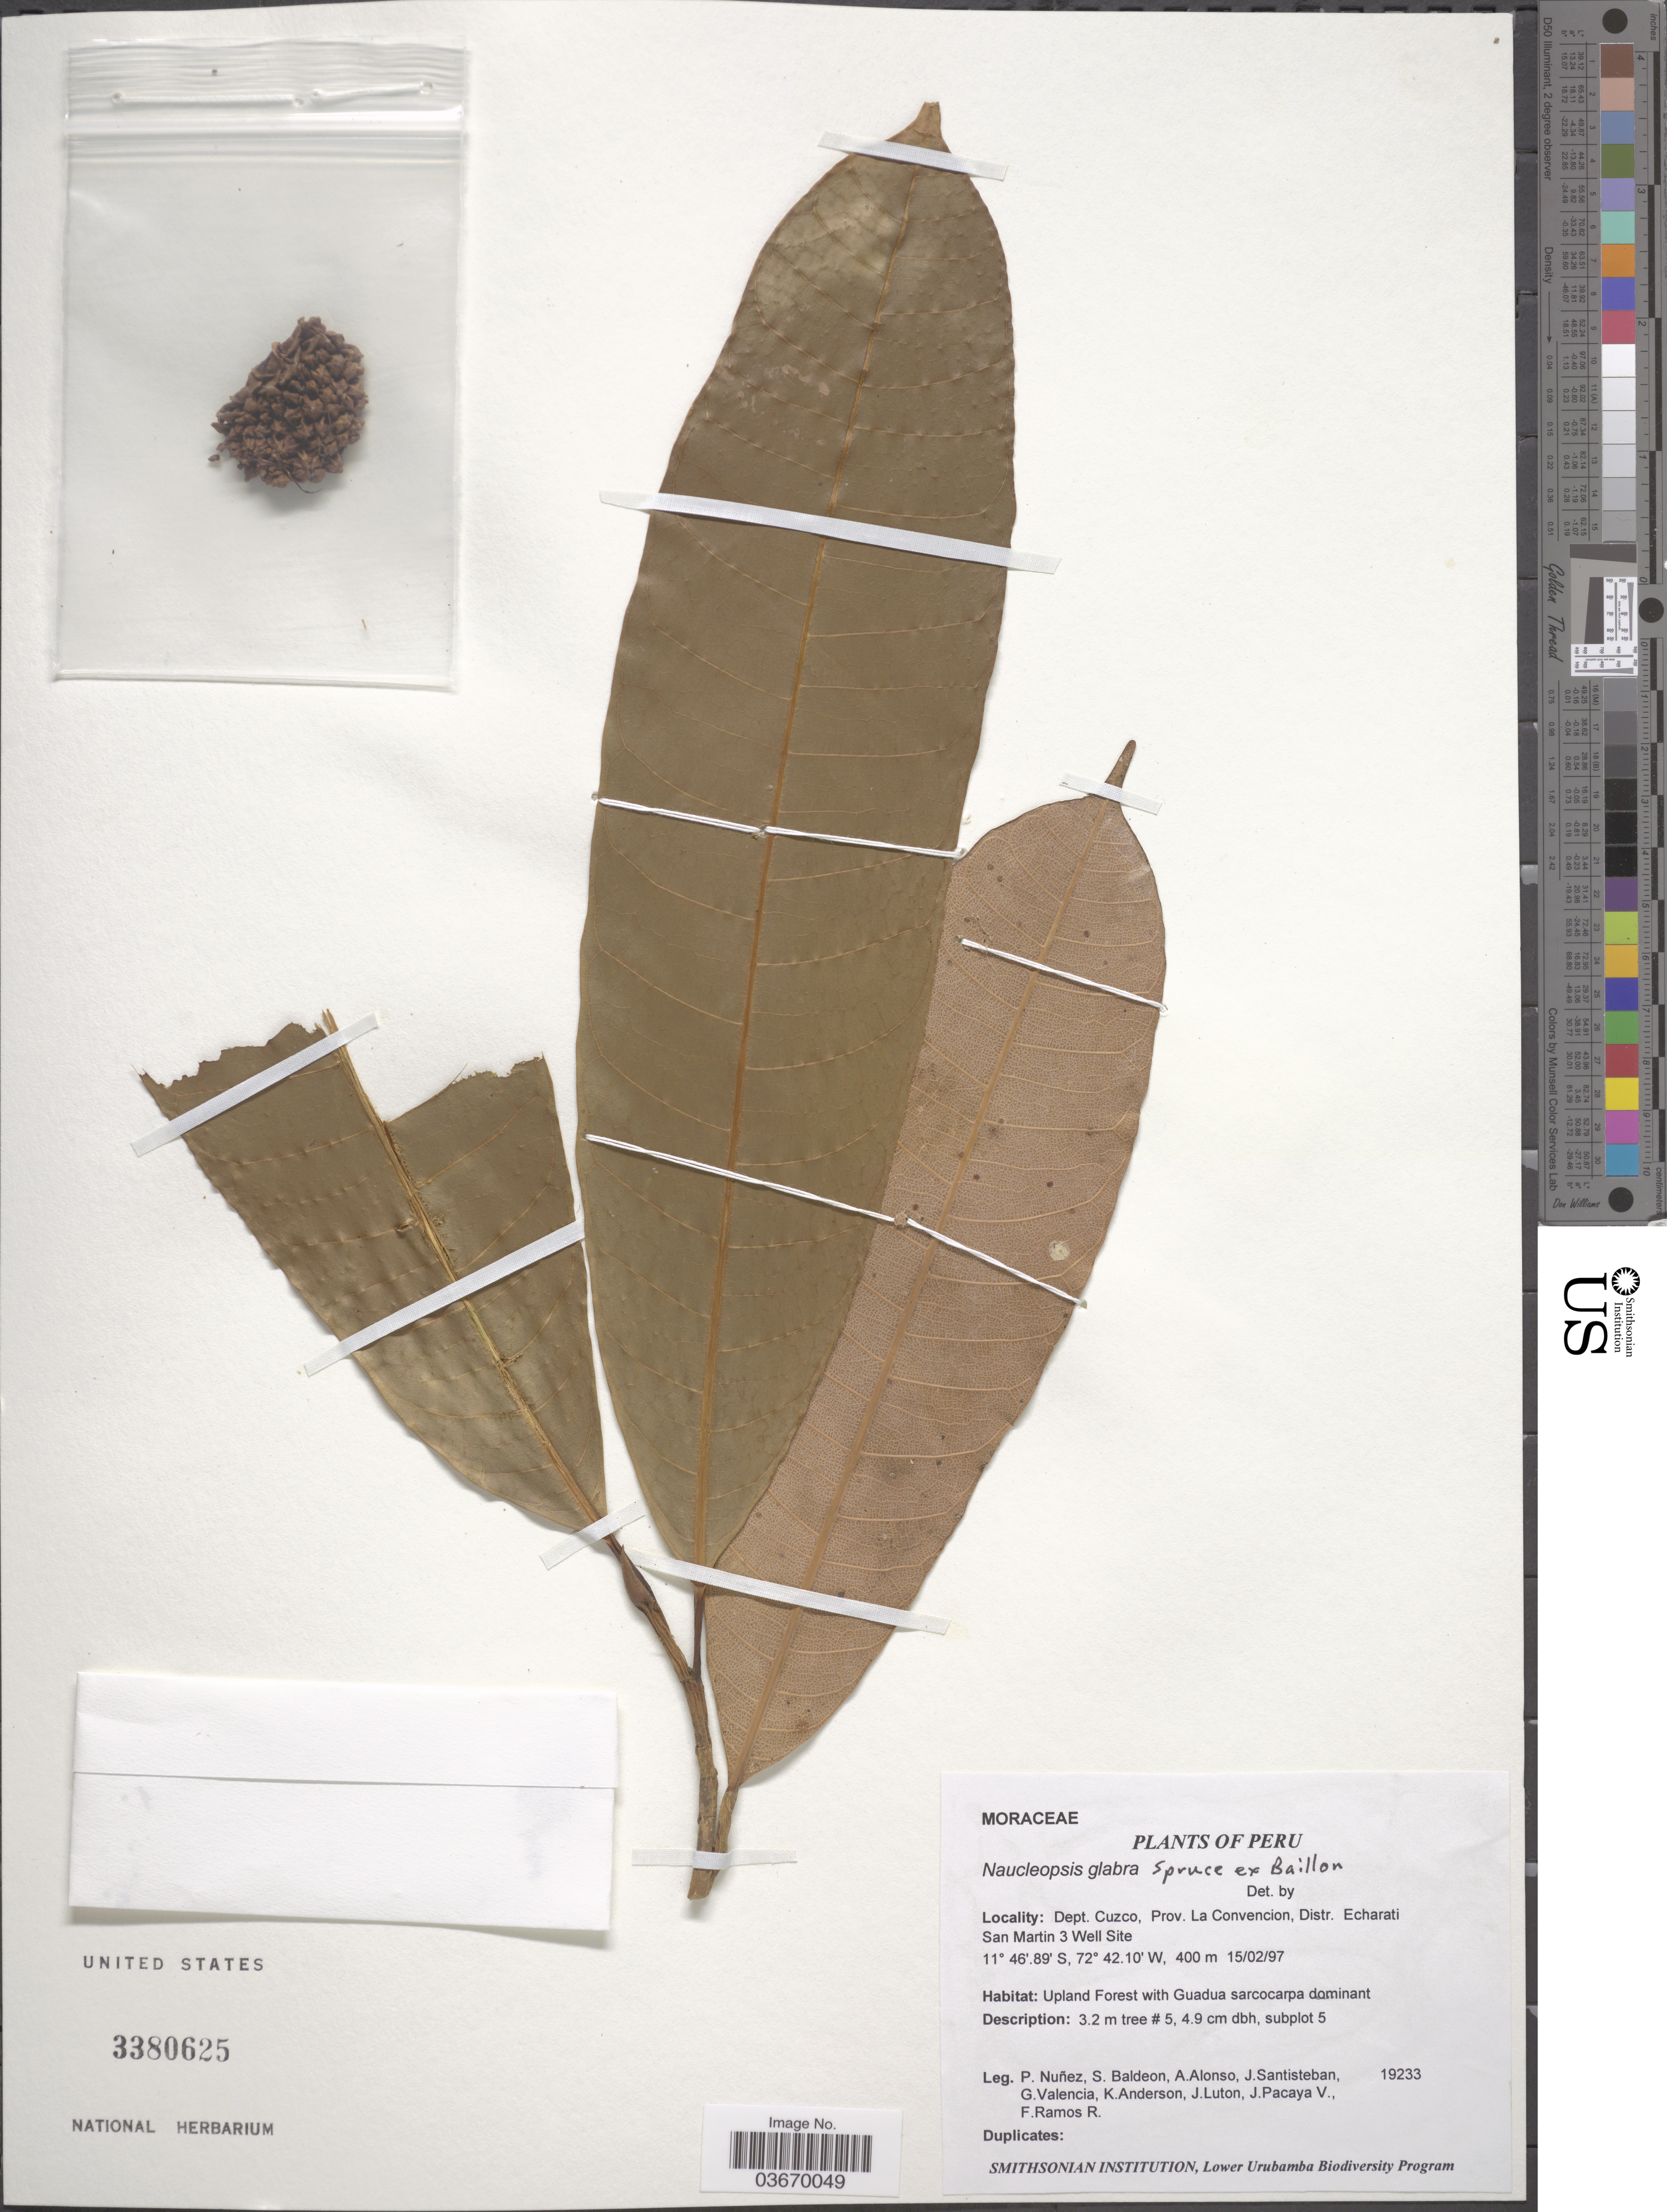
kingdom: Plantae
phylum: Tracheophyta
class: Magnoliopsida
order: Rosales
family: Moraceae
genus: Naucleopsis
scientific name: Naucleopsis glabra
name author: Spruce ex Pittier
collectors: P. Nuñez V., S. Baldeon, A. Alonso, J. Santisteban & et al.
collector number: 19233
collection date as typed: Transcribed d/m/y: 15/2/97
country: Peru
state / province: Cusco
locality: Dept. Cuzco, Prov. La Convencion, Distr. Echarati San Martin 3 Well Site.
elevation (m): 400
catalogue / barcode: US 3380625